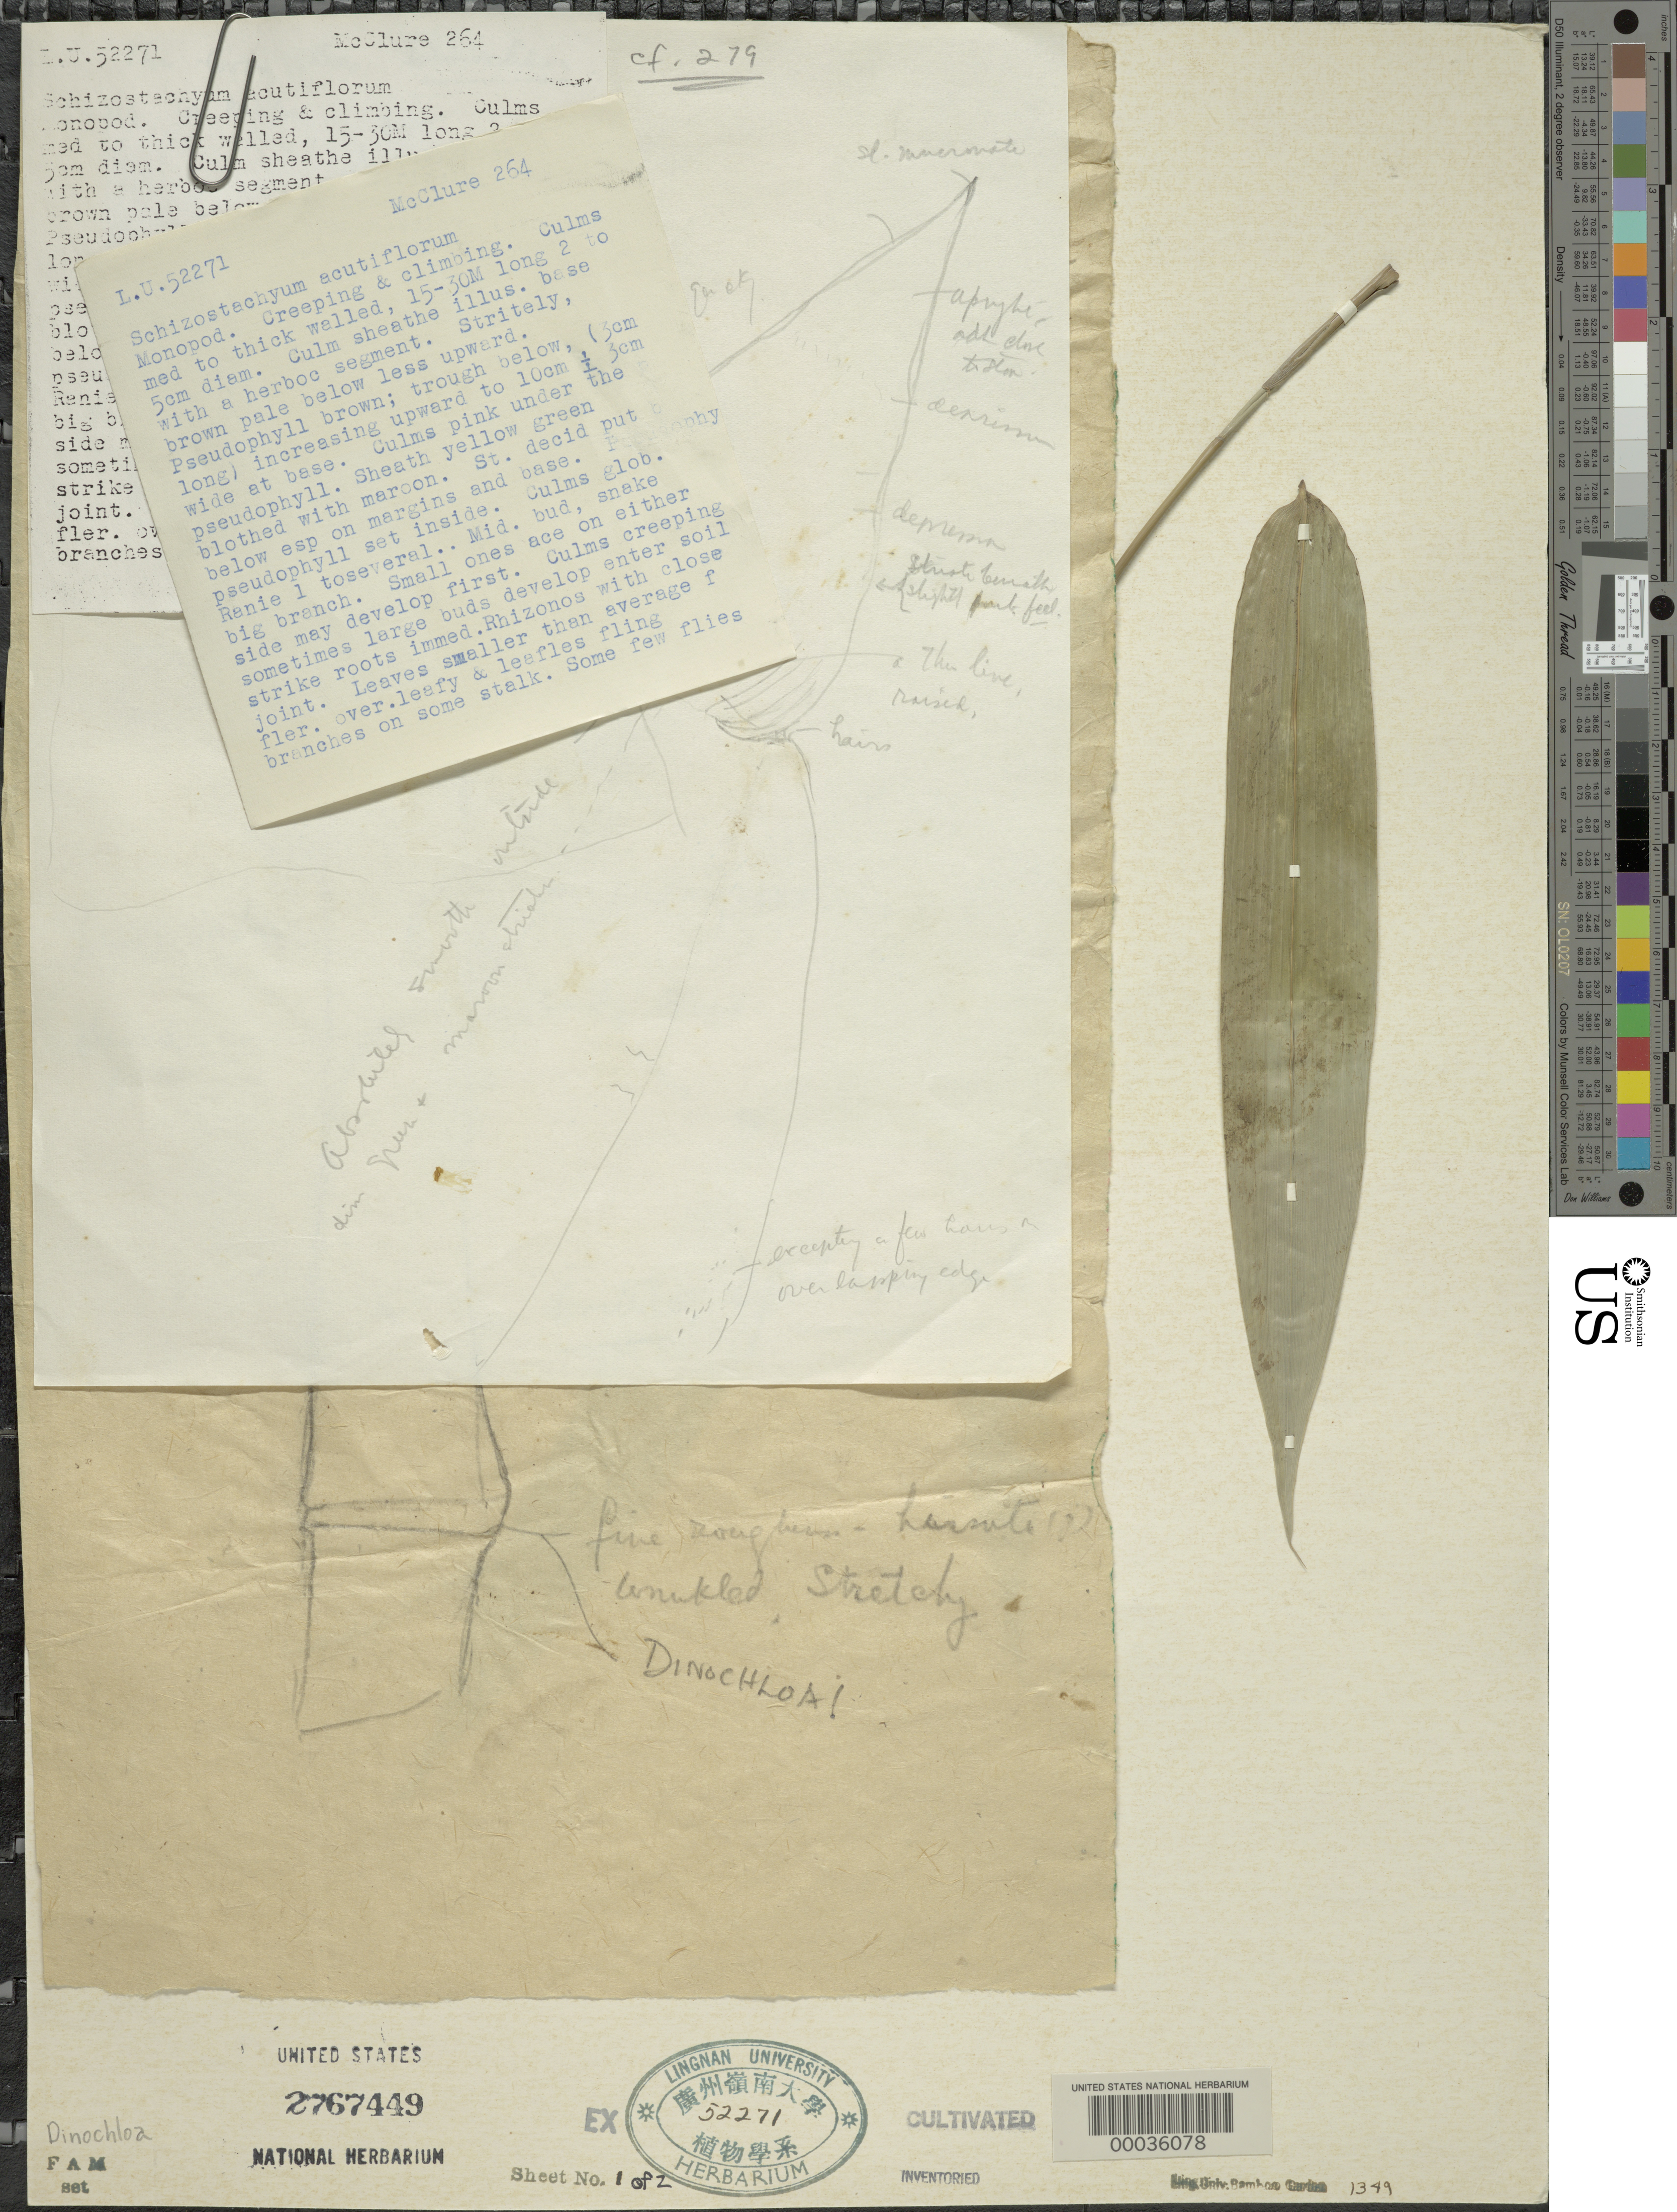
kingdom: Plantae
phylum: Tracheophyta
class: Liliopsida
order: Poales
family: Poaceae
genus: Dinochloa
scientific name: Dinochloa sp.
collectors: F. A. McClure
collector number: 264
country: Philippines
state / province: Calabarzon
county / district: Laguna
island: Luzon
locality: Agric. college old bamboo garden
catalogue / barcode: US 2767449